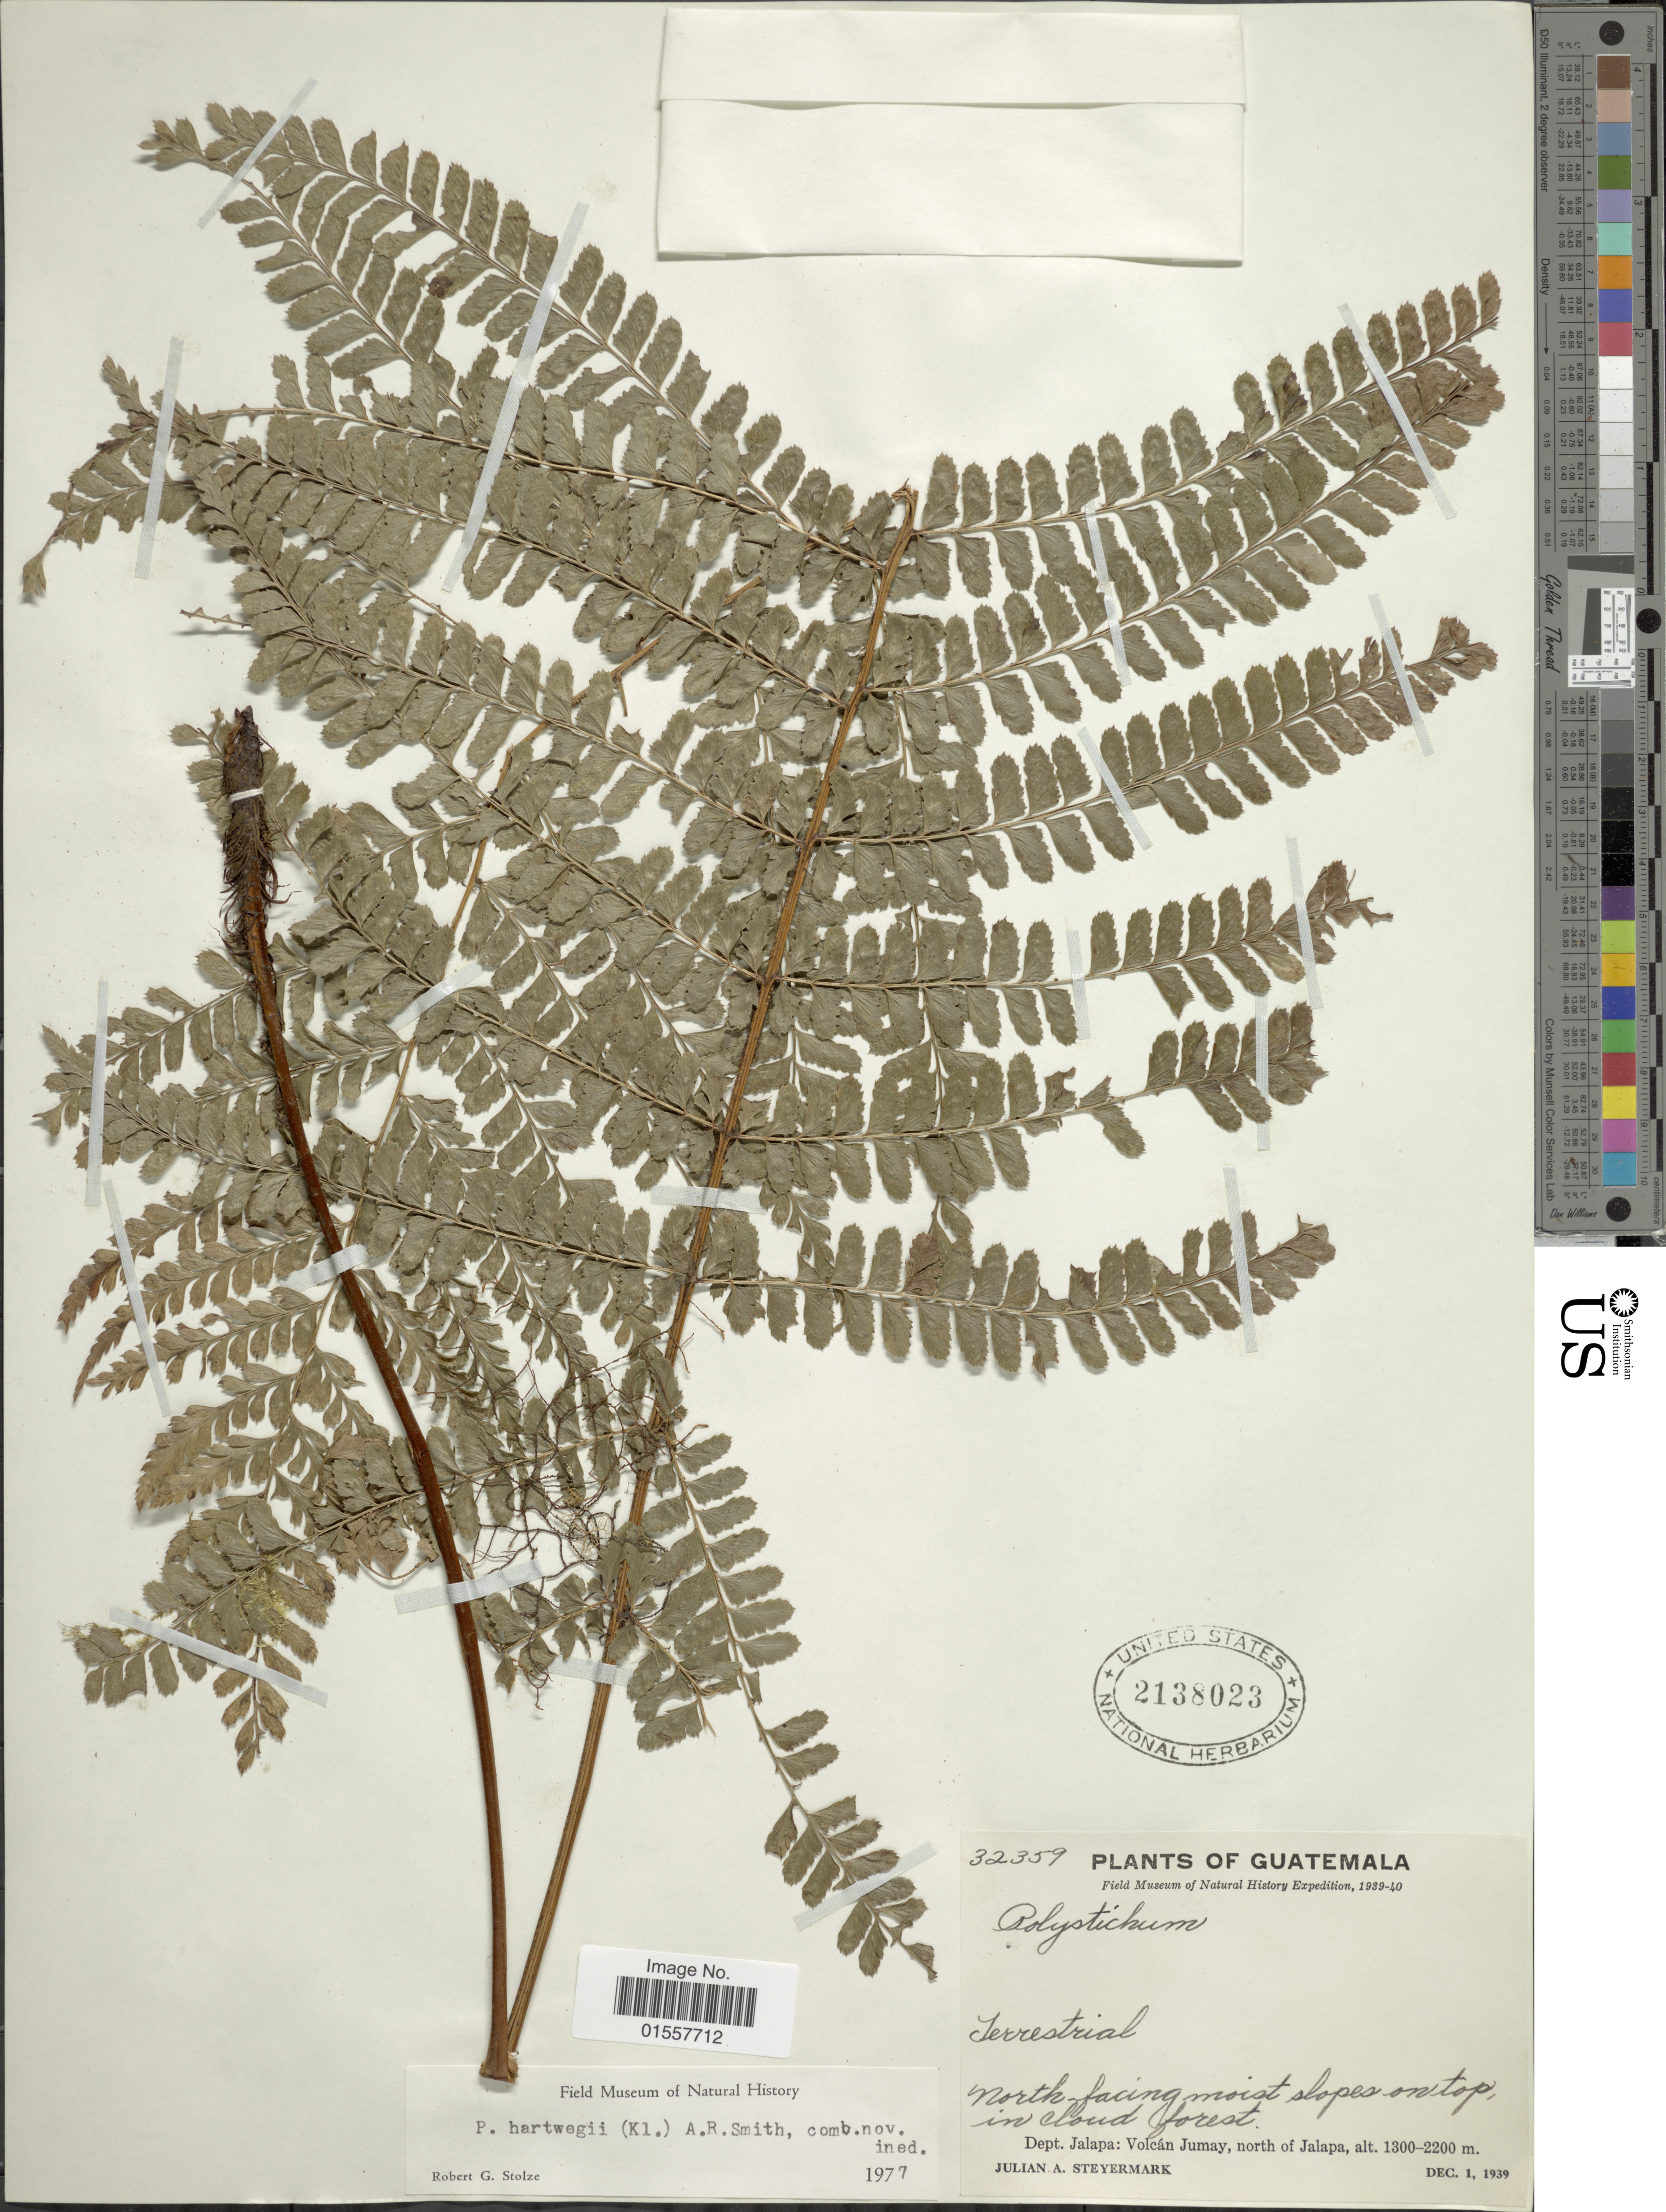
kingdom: Plantae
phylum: Tracheophyta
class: Polypodiopsida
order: Polypodiales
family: Dryopteridaceae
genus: Polystichum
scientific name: Polystichum hartwegii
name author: (Klotzsch) Hieron.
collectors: J. Steyermark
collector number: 32359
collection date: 1939-12-01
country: Guatemala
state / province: Jalapa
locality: Dept. Jalapa: Volcan Jumay, north of Jalapa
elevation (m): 1300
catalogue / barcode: US 2138023